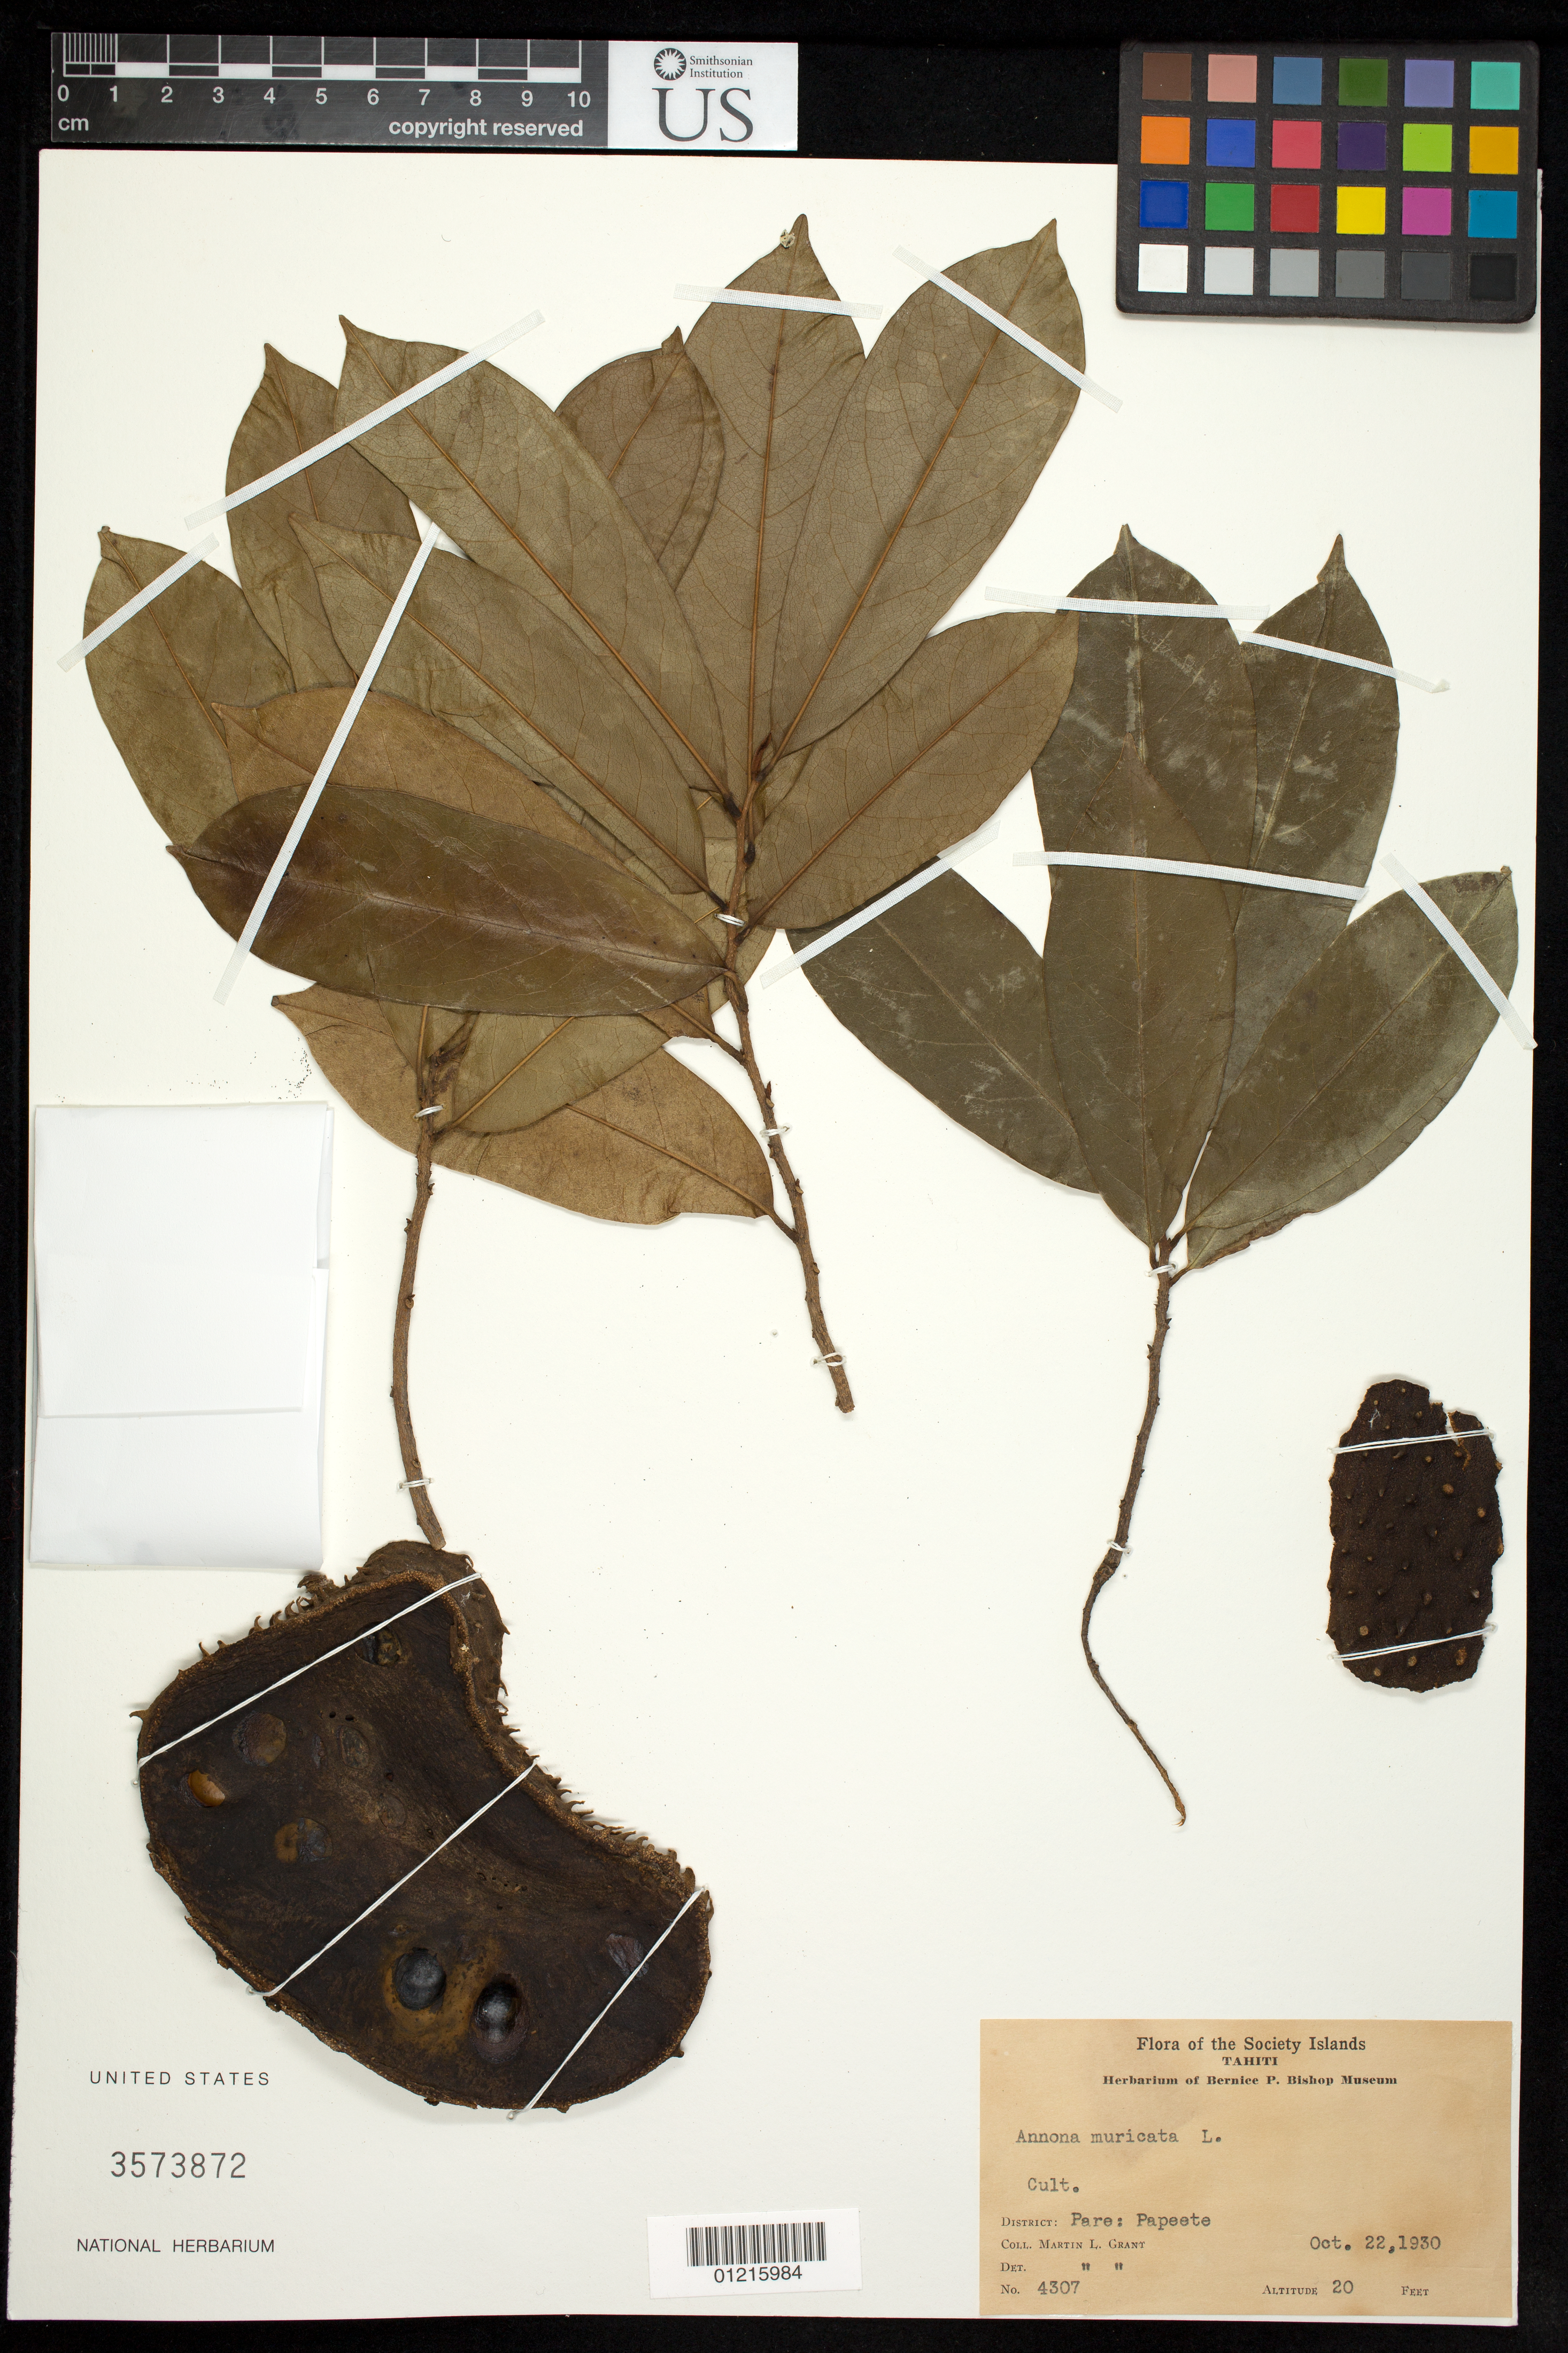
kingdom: Plantae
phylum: Tracheophyta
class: Magnoliopsida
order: Magnoliales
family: Annonaceae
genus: Annona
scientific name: Annona muricata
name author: L.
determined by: Grant, M. L.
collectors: M. L. Grant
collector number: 4307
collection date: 1930-10-22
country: French Polynesia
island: Tahiti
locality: Pare: Papeete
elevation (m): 6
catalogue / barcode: US 3573872